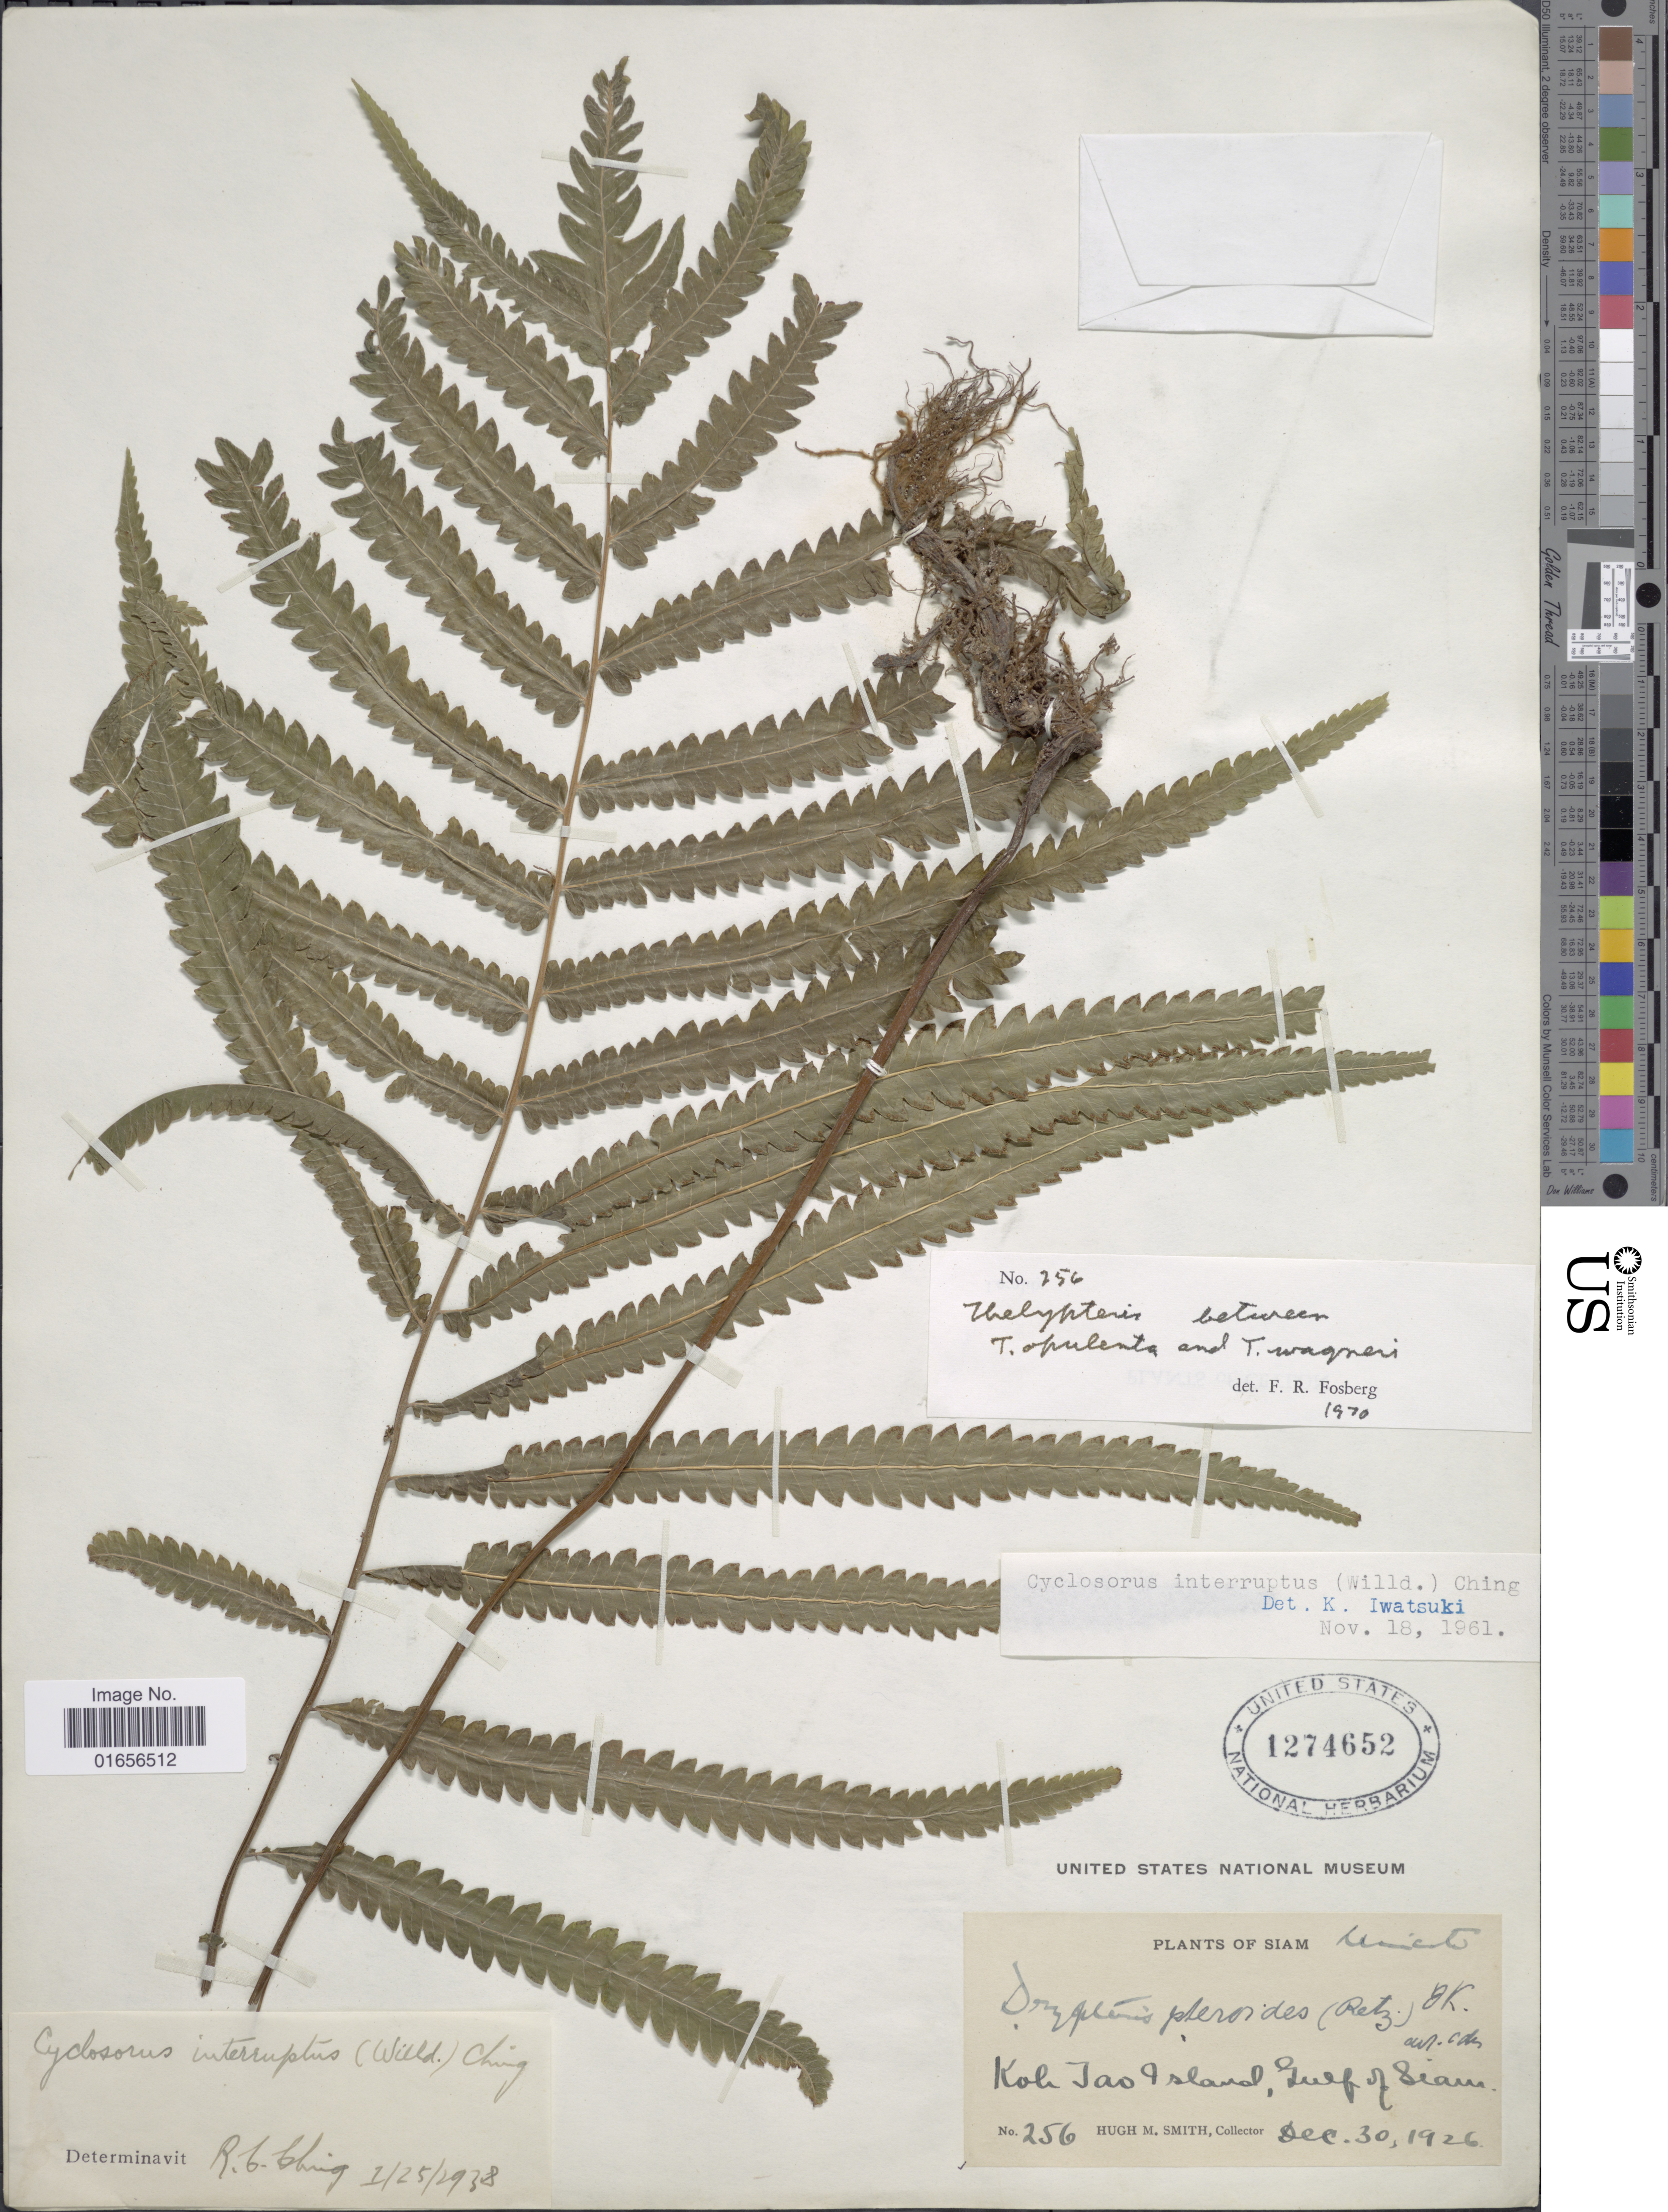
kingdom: Plantae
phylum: Tracheophyta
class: Polypodiopsida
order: Polypodiales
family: Thelypteridaceae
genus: Amphineuron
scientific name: Amphineuron opulentum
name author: (Kaulf.) Holttum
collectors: H. M. Smith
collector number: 256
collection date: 1926-12-30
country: Thailand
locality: Siam. Koh Tao Island, Gulf of Siam.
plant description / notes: Corrected "Koh Jao Island, Gulf od Searin" to Koh Tao Island, Gulf of Siam.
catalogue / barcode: US 1274652